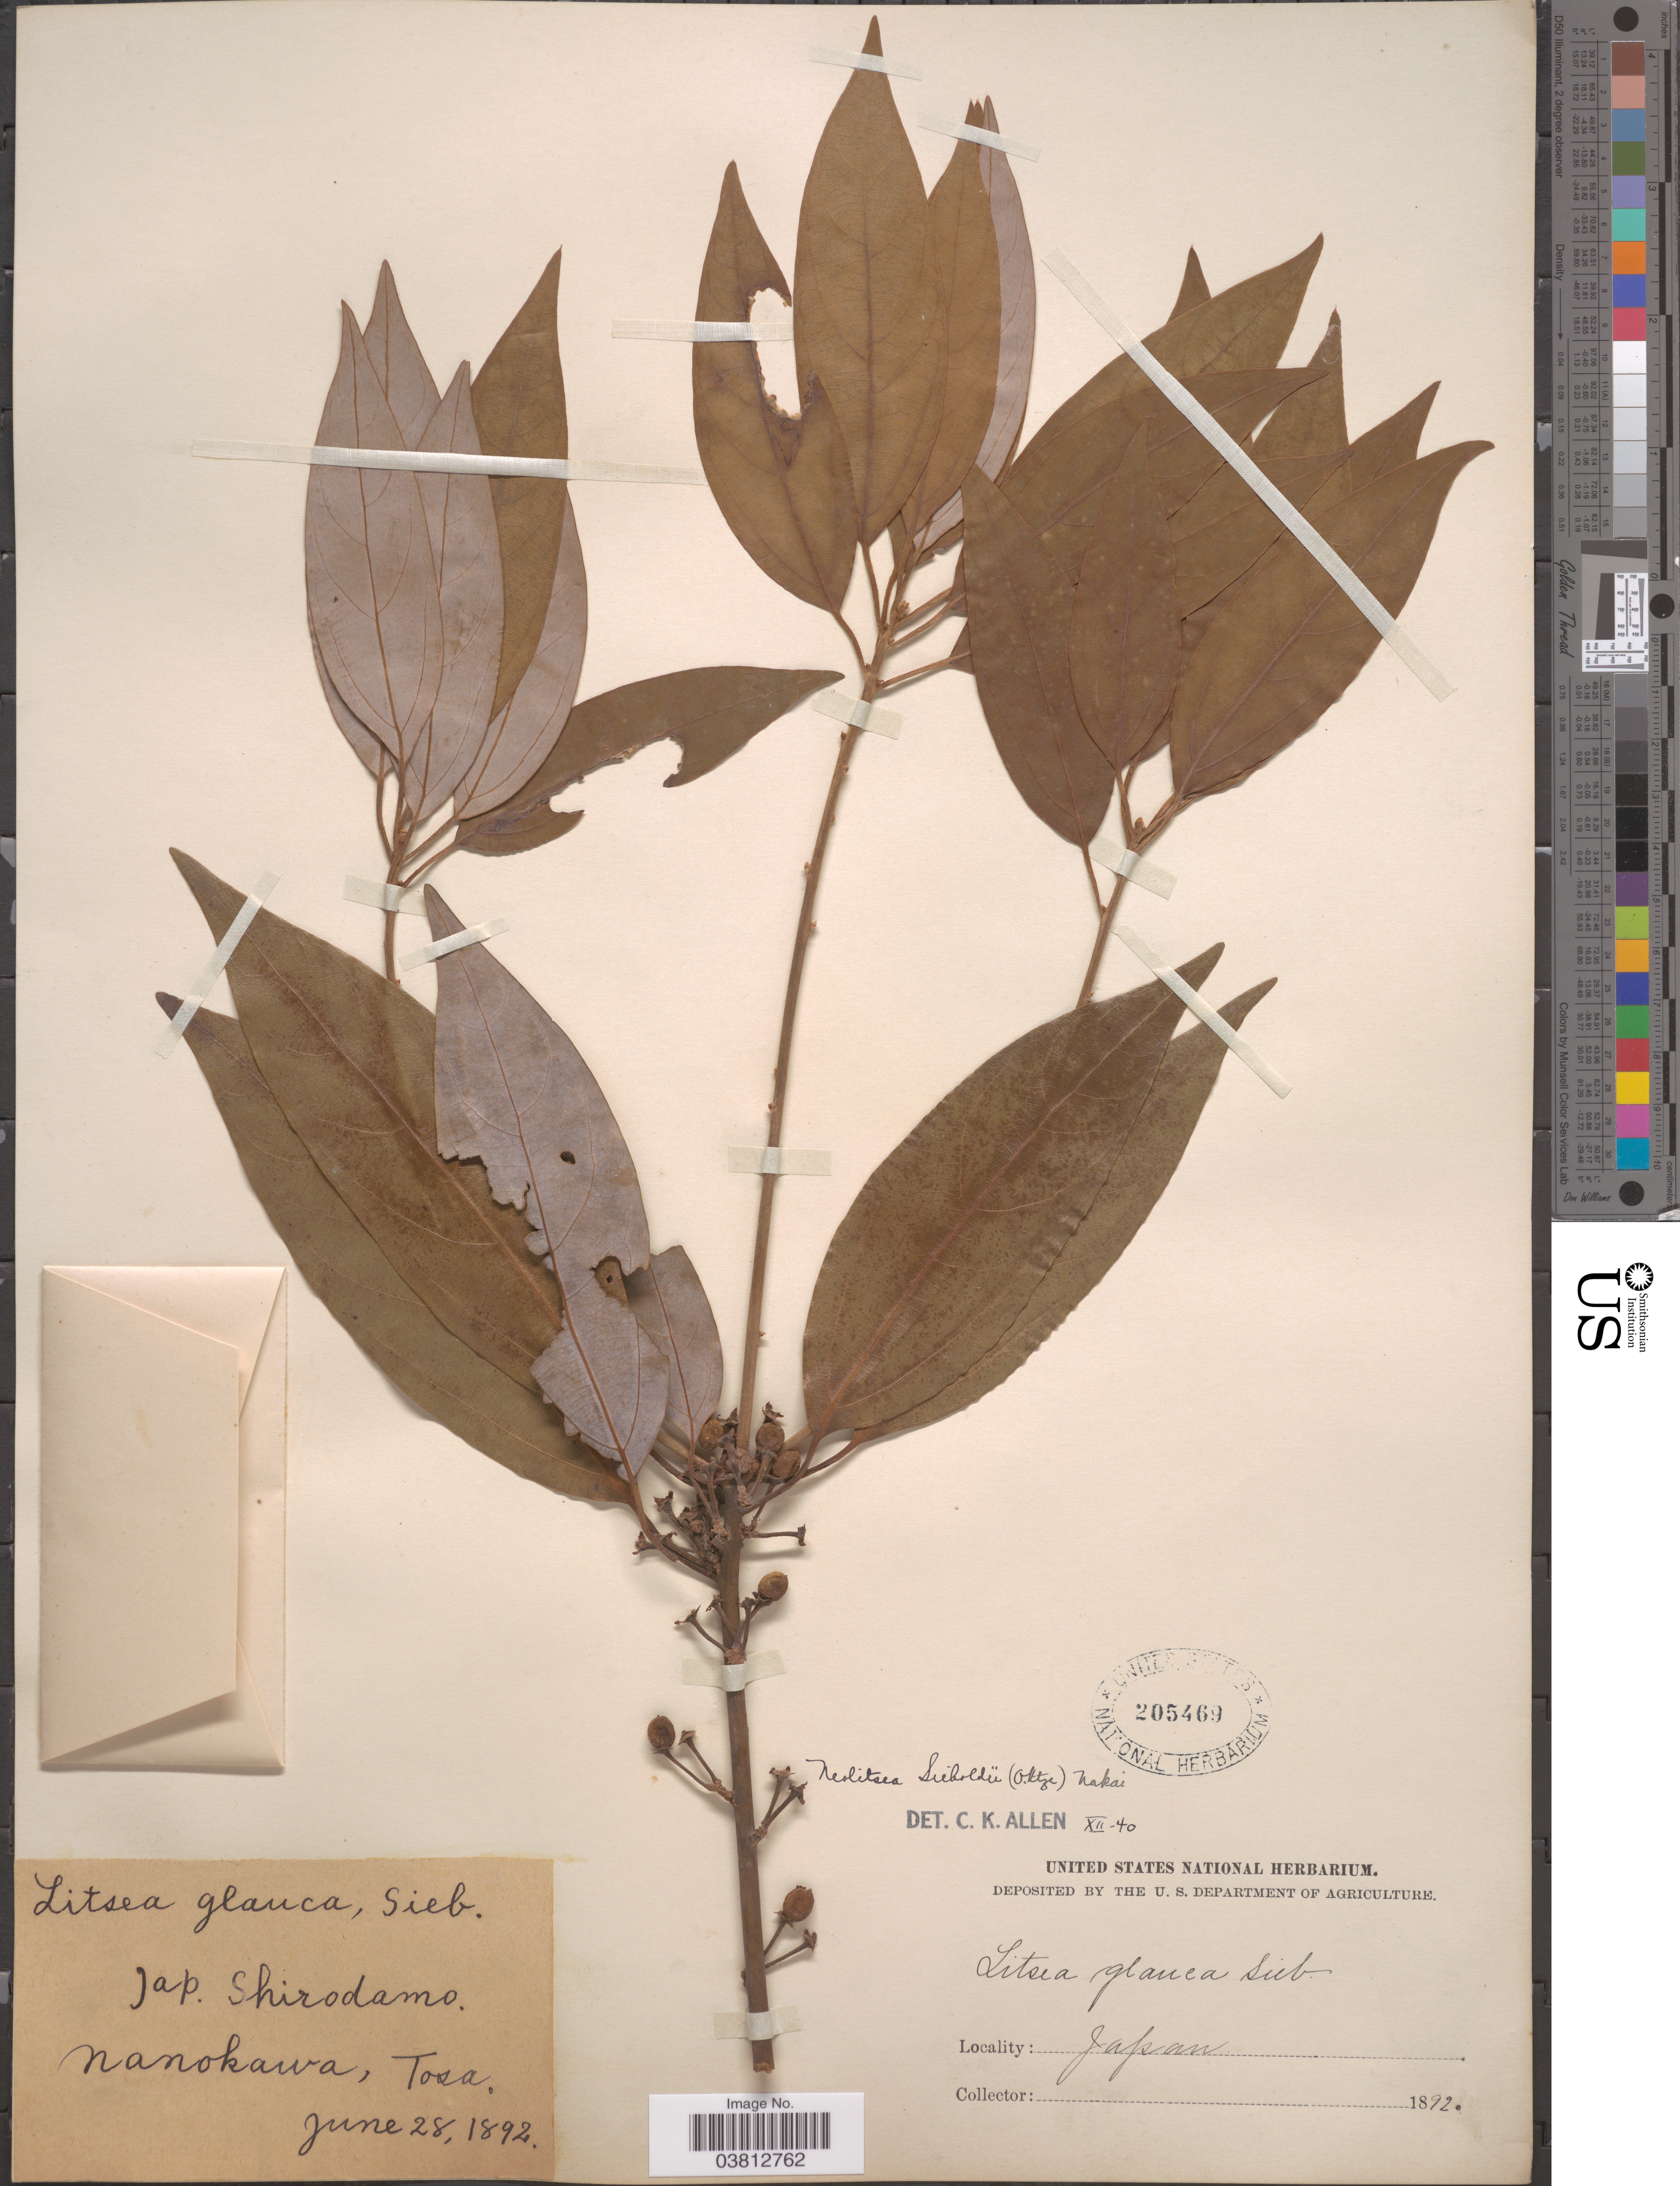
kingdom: Plantae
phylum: Tracheophyta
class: Magnoliopsida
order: Laurales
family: Lauraceae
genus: Neolitsea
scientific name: Neolitsea sericea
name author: (Blume) Koidz.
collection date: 1892-06-28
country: Japan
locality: Nanokawa, Tosa.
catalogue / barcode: US 205469